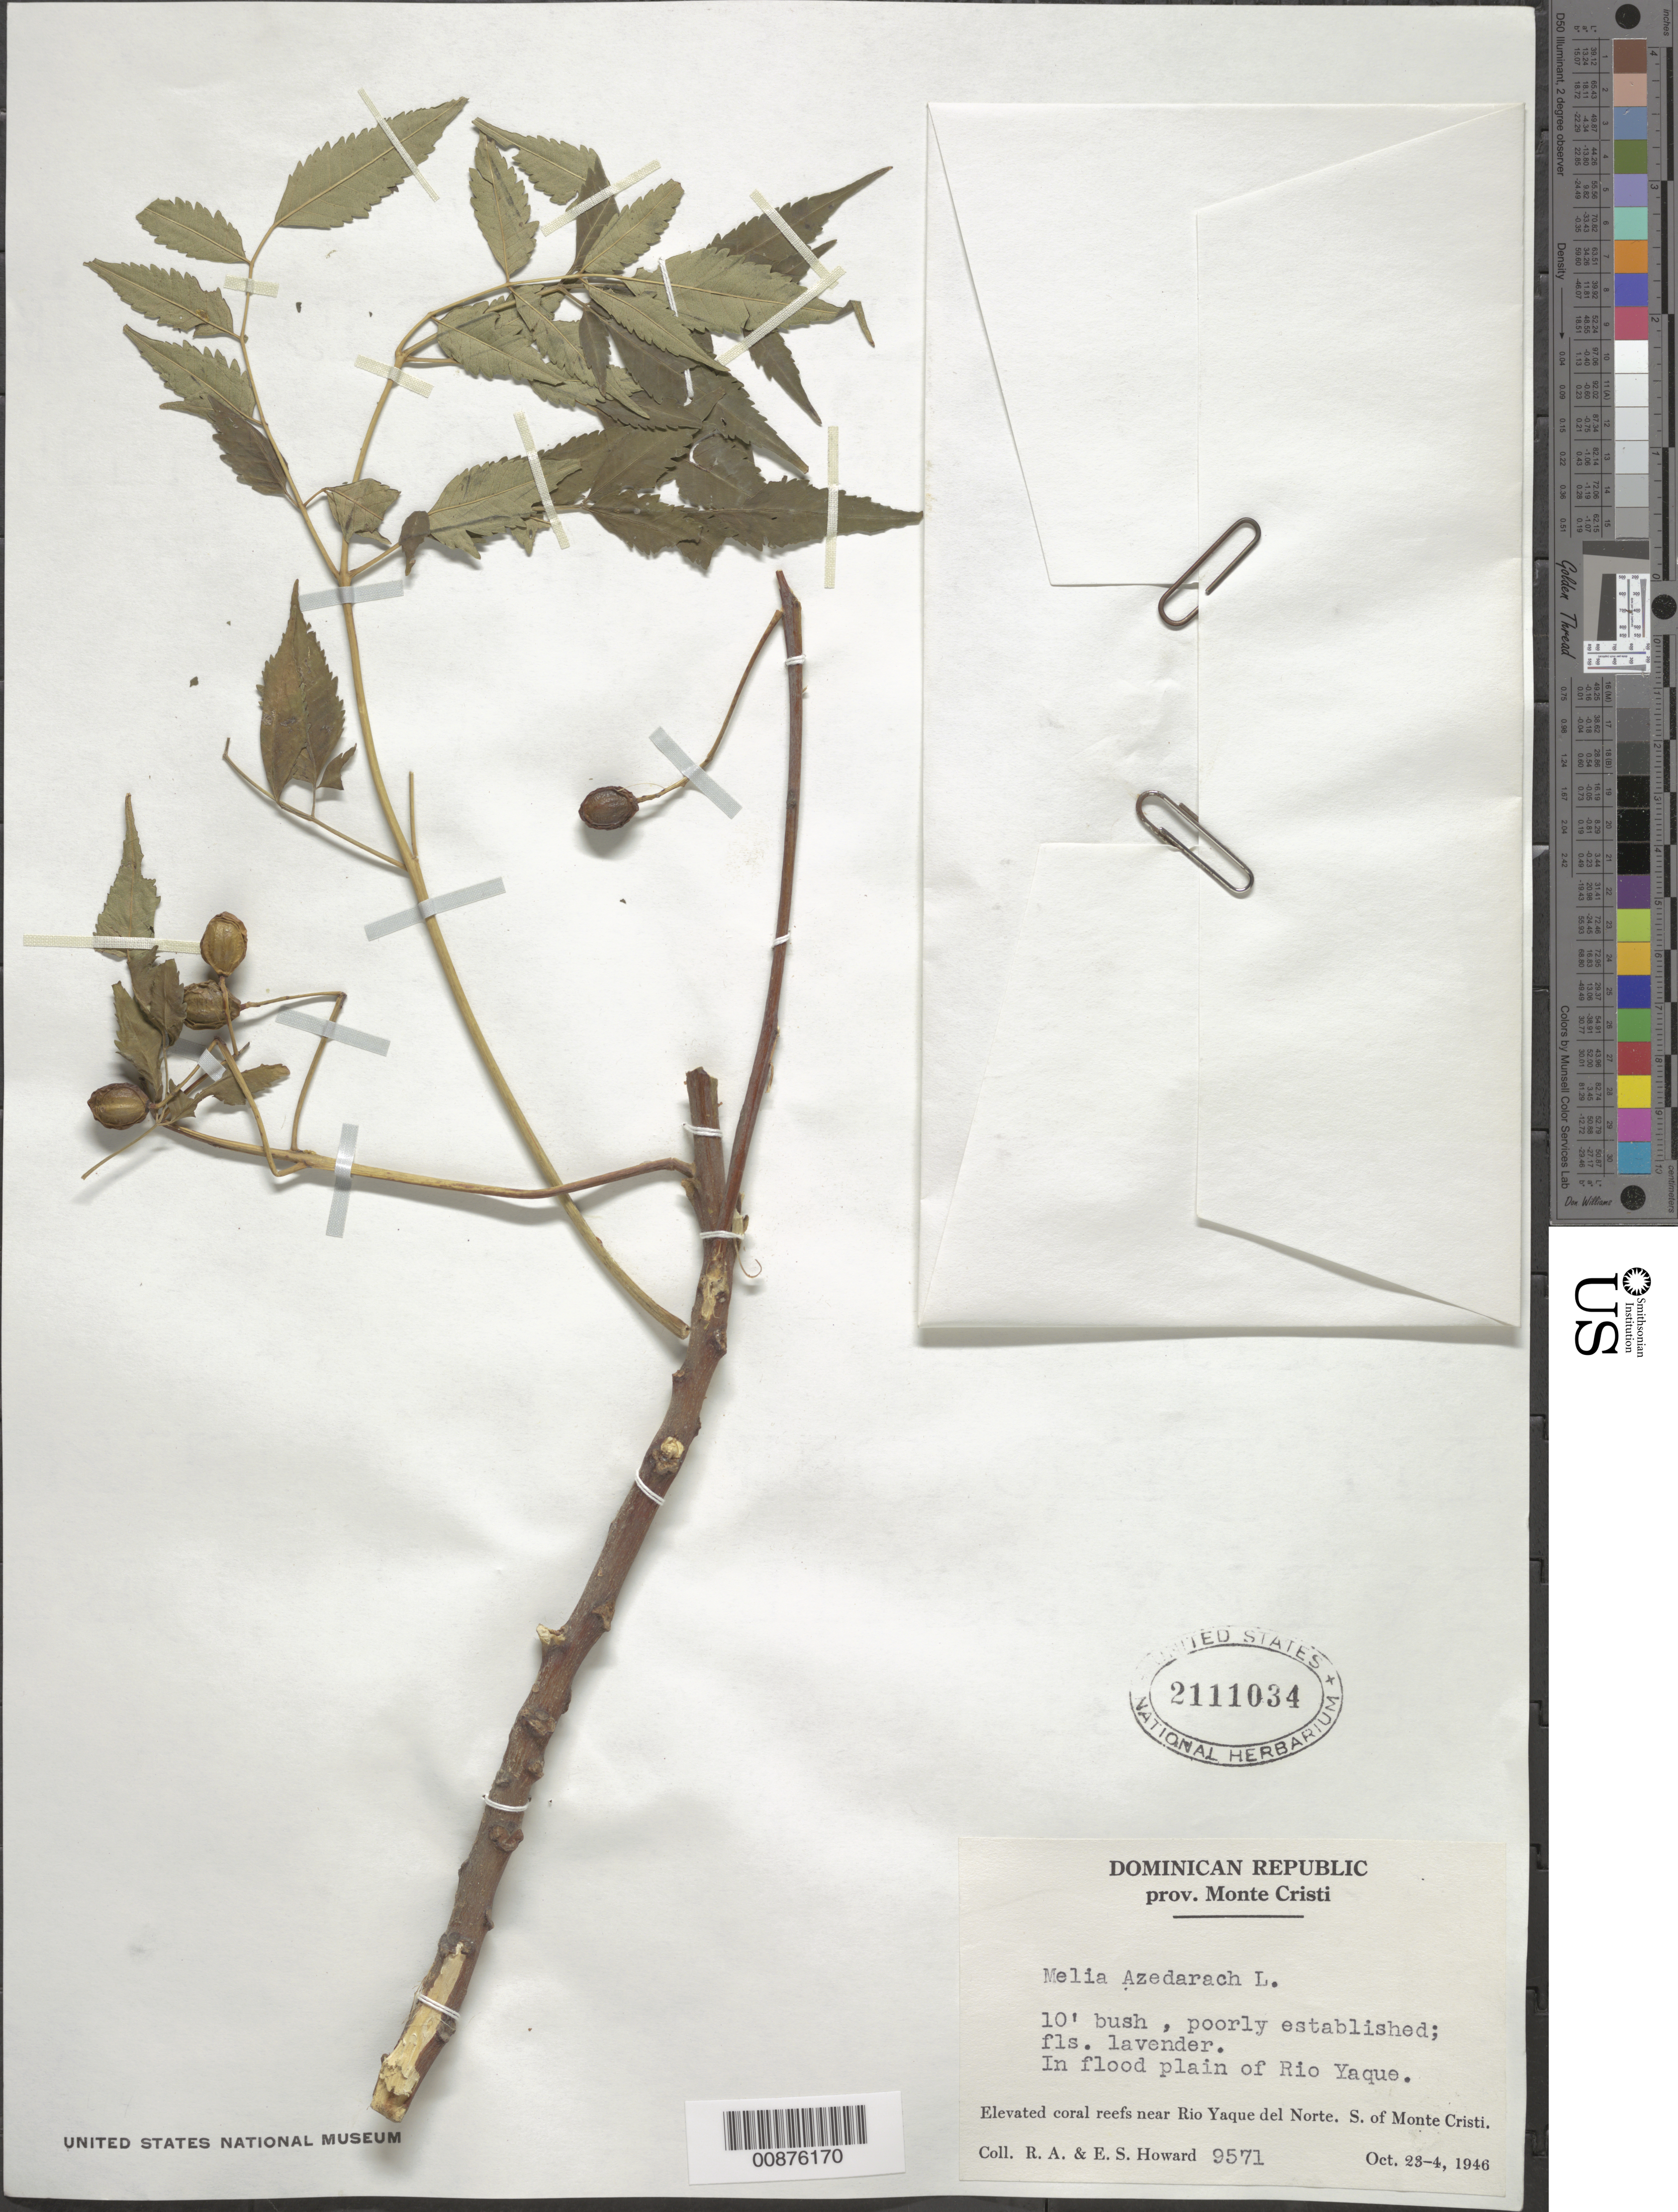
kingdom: Plantae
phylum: Tracheophyta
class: Magnoliopsida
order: Sapindales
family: Meliaceae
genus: Melia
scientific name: Melia azedarach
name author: L.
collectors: R. A. Howard & E. S. Howard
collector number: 9571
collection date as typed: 23 Oct 1946 to 24 Oct 1946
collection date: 1946-10-23/1946-10-24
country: Dominican Republic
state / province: Monte Cristi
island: Hispaniola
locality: Near Rio Yaque del Norte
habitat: In flood plain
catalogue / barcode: US 2111034